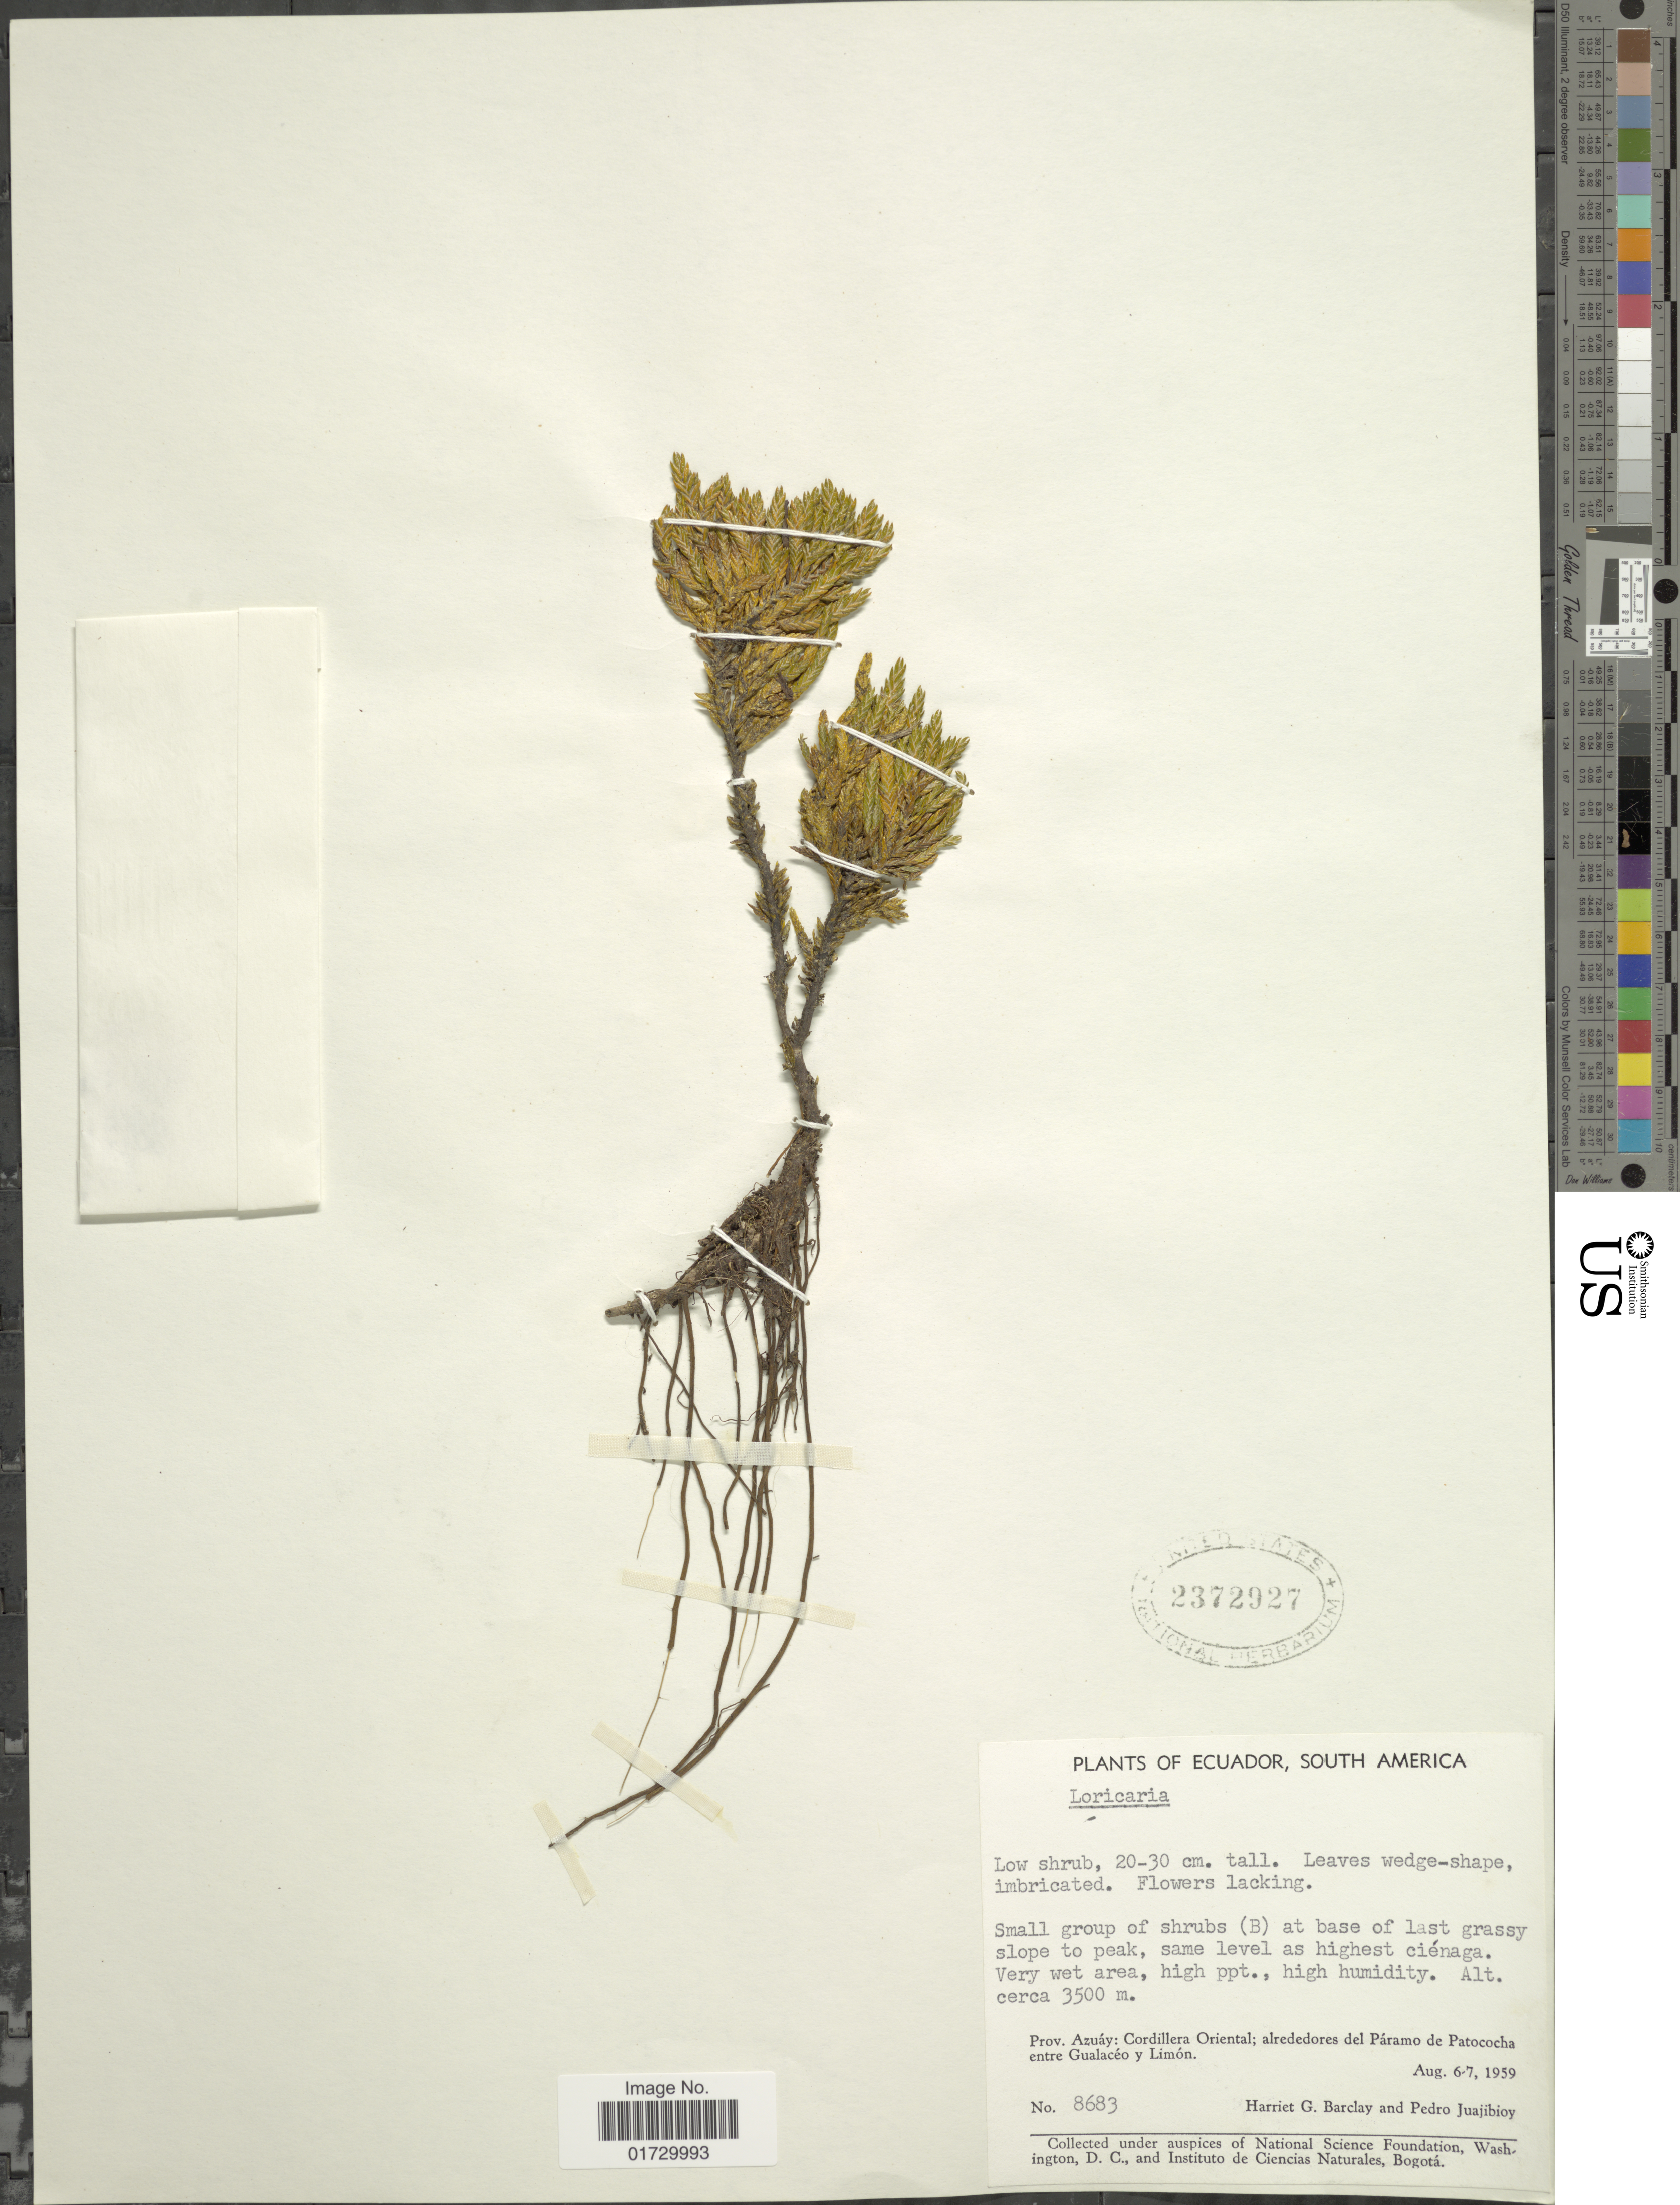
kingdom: Plantae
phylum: Tracheophyta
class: Magnoliopsida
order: Asterales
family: Asteraceae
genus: Loricaria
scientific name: Loricaria thuyoides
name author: (Lam.) Sch. Bip.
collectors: H. G. Barclay & P. Juajibioy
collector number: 8683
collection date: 1959-08-06/1959-08-07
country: Ecuador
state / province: Azuay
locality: Cordillera Oriental; alrededores del Paramo de Patococha entre Gualaceo y Limon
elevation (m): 3500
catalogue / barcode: US 2372927